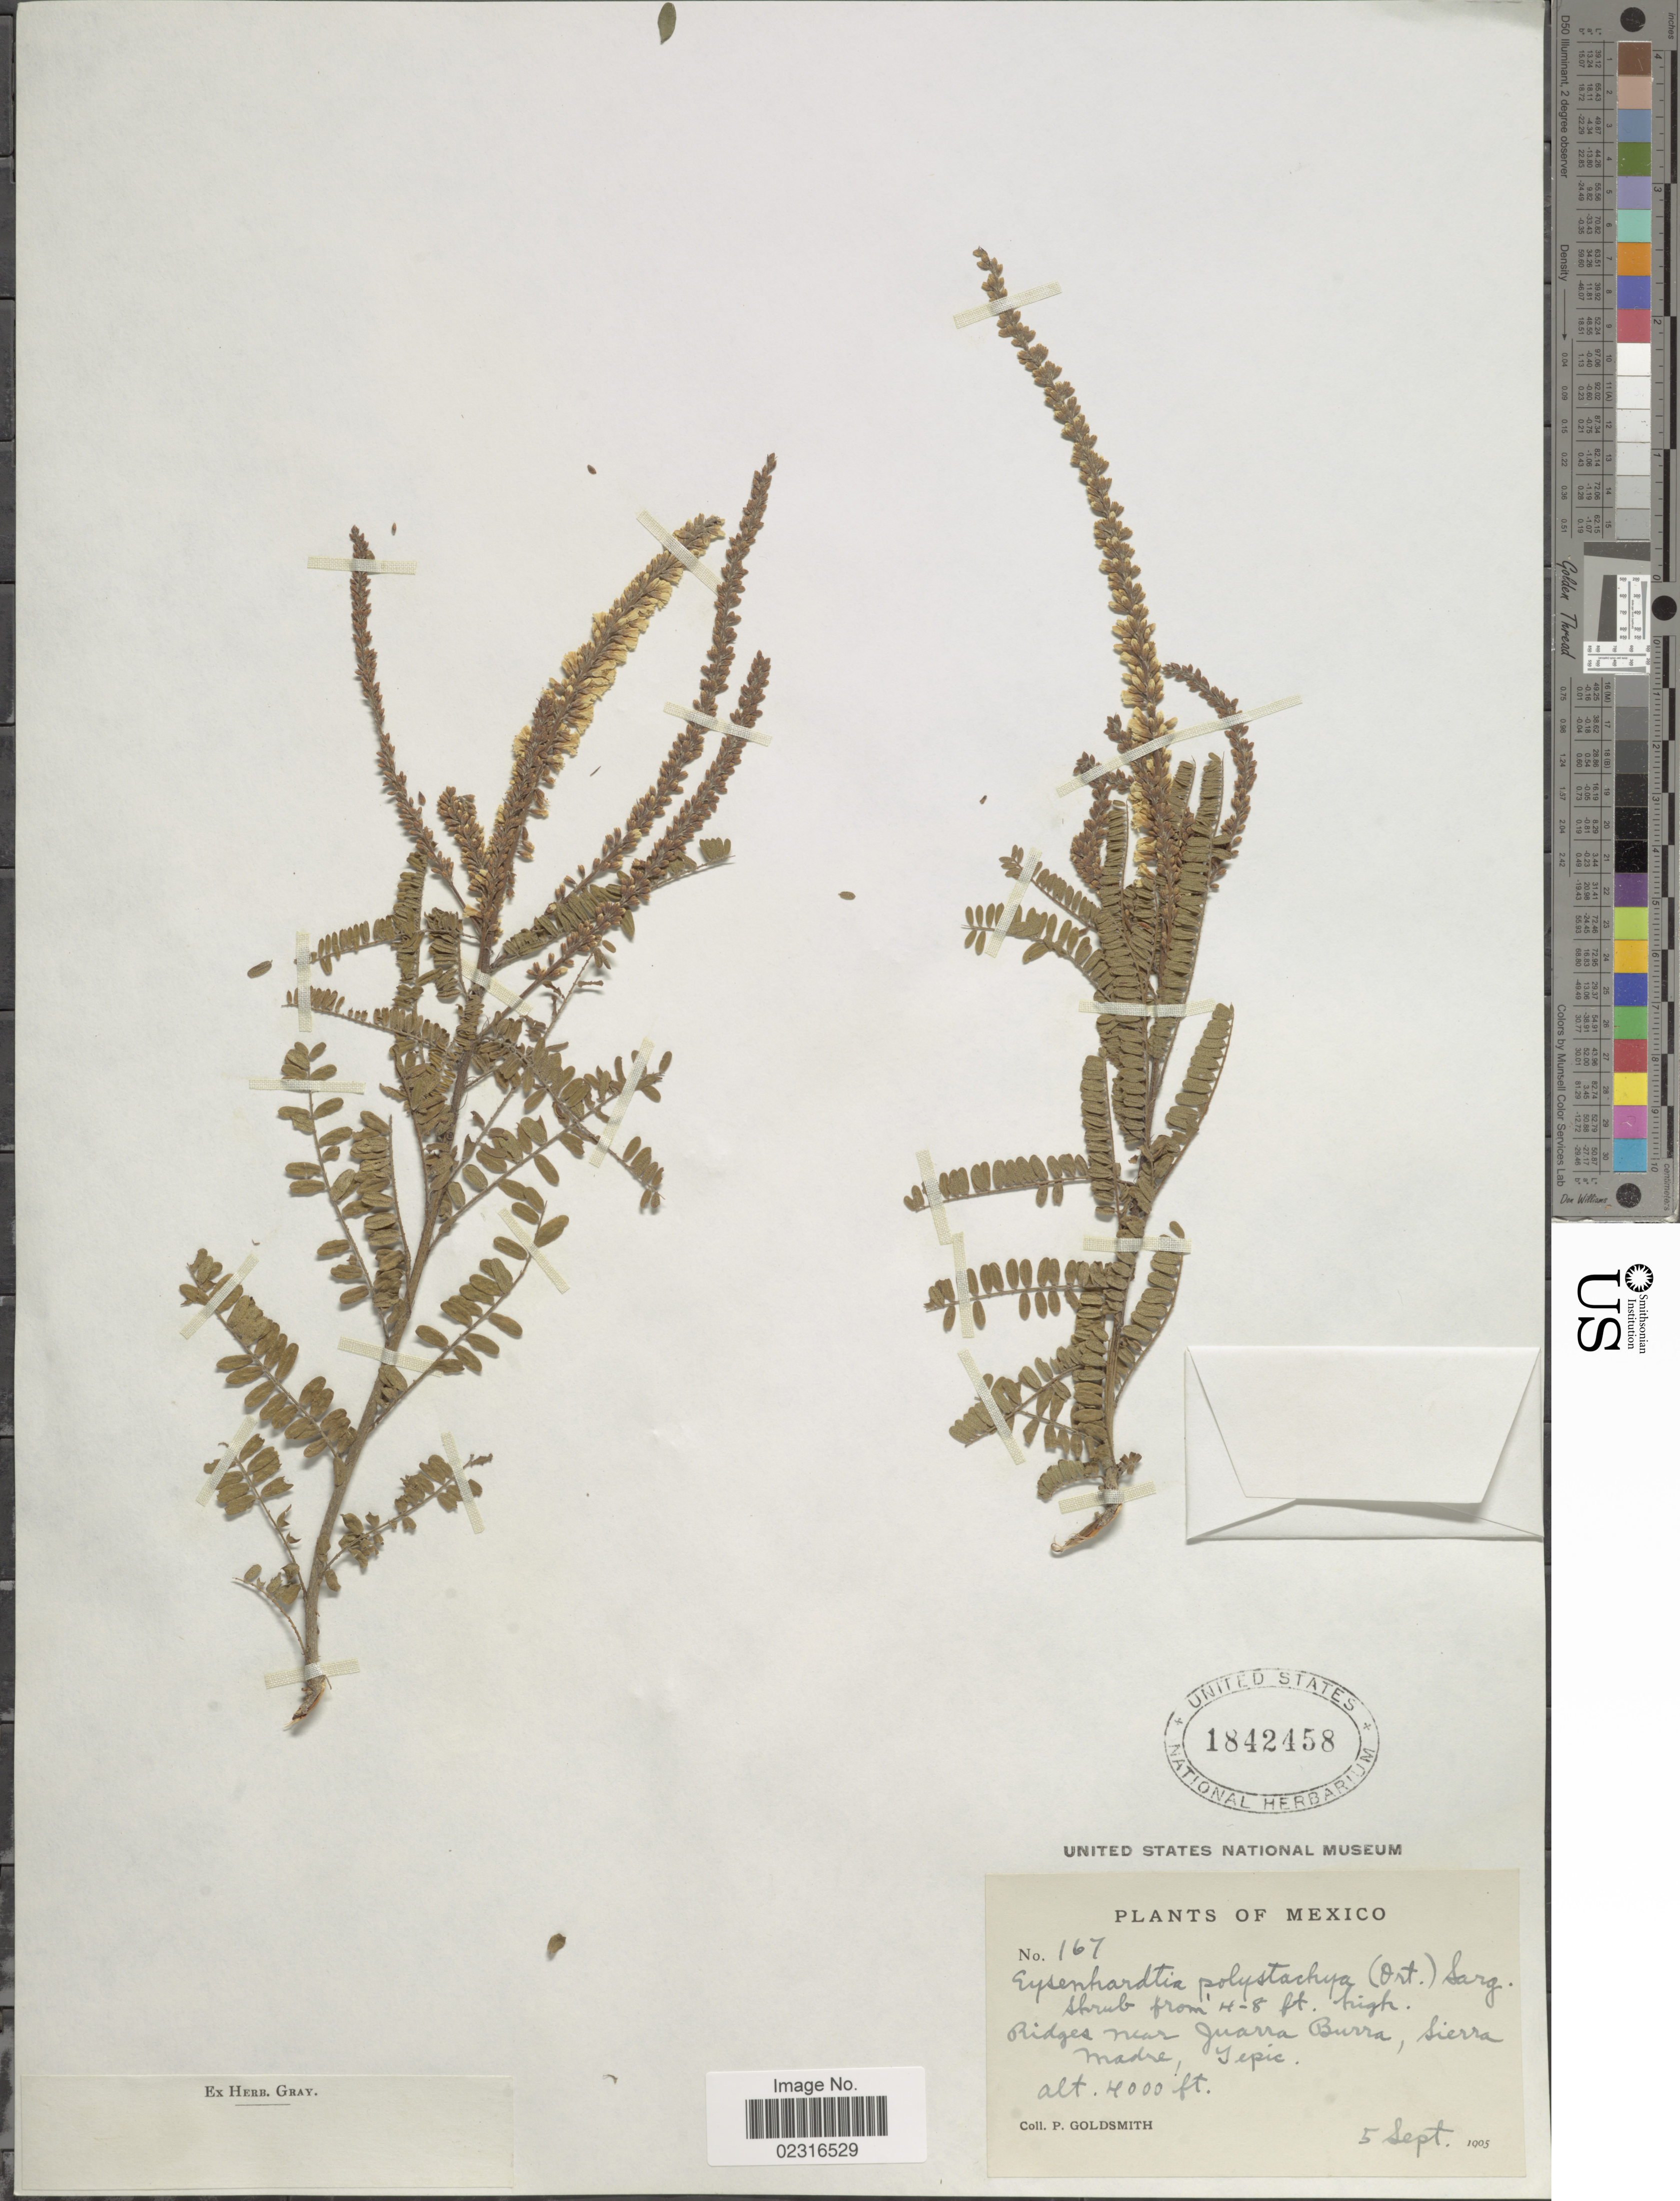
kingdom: Plantae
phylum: Tracheophyta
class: Magnoliopsida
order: Fabales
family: Fabaceae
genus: Eysenhardtia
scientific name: Eysenhardtia polystachya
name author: (Ortega) Sarg.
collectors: P. Goldsmith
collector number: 167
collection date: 1905-09-05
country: Mexico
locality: Ridges near Juarra Burra, Sierra Madre, Tepic.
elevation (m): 1219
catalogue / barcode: US 1842458